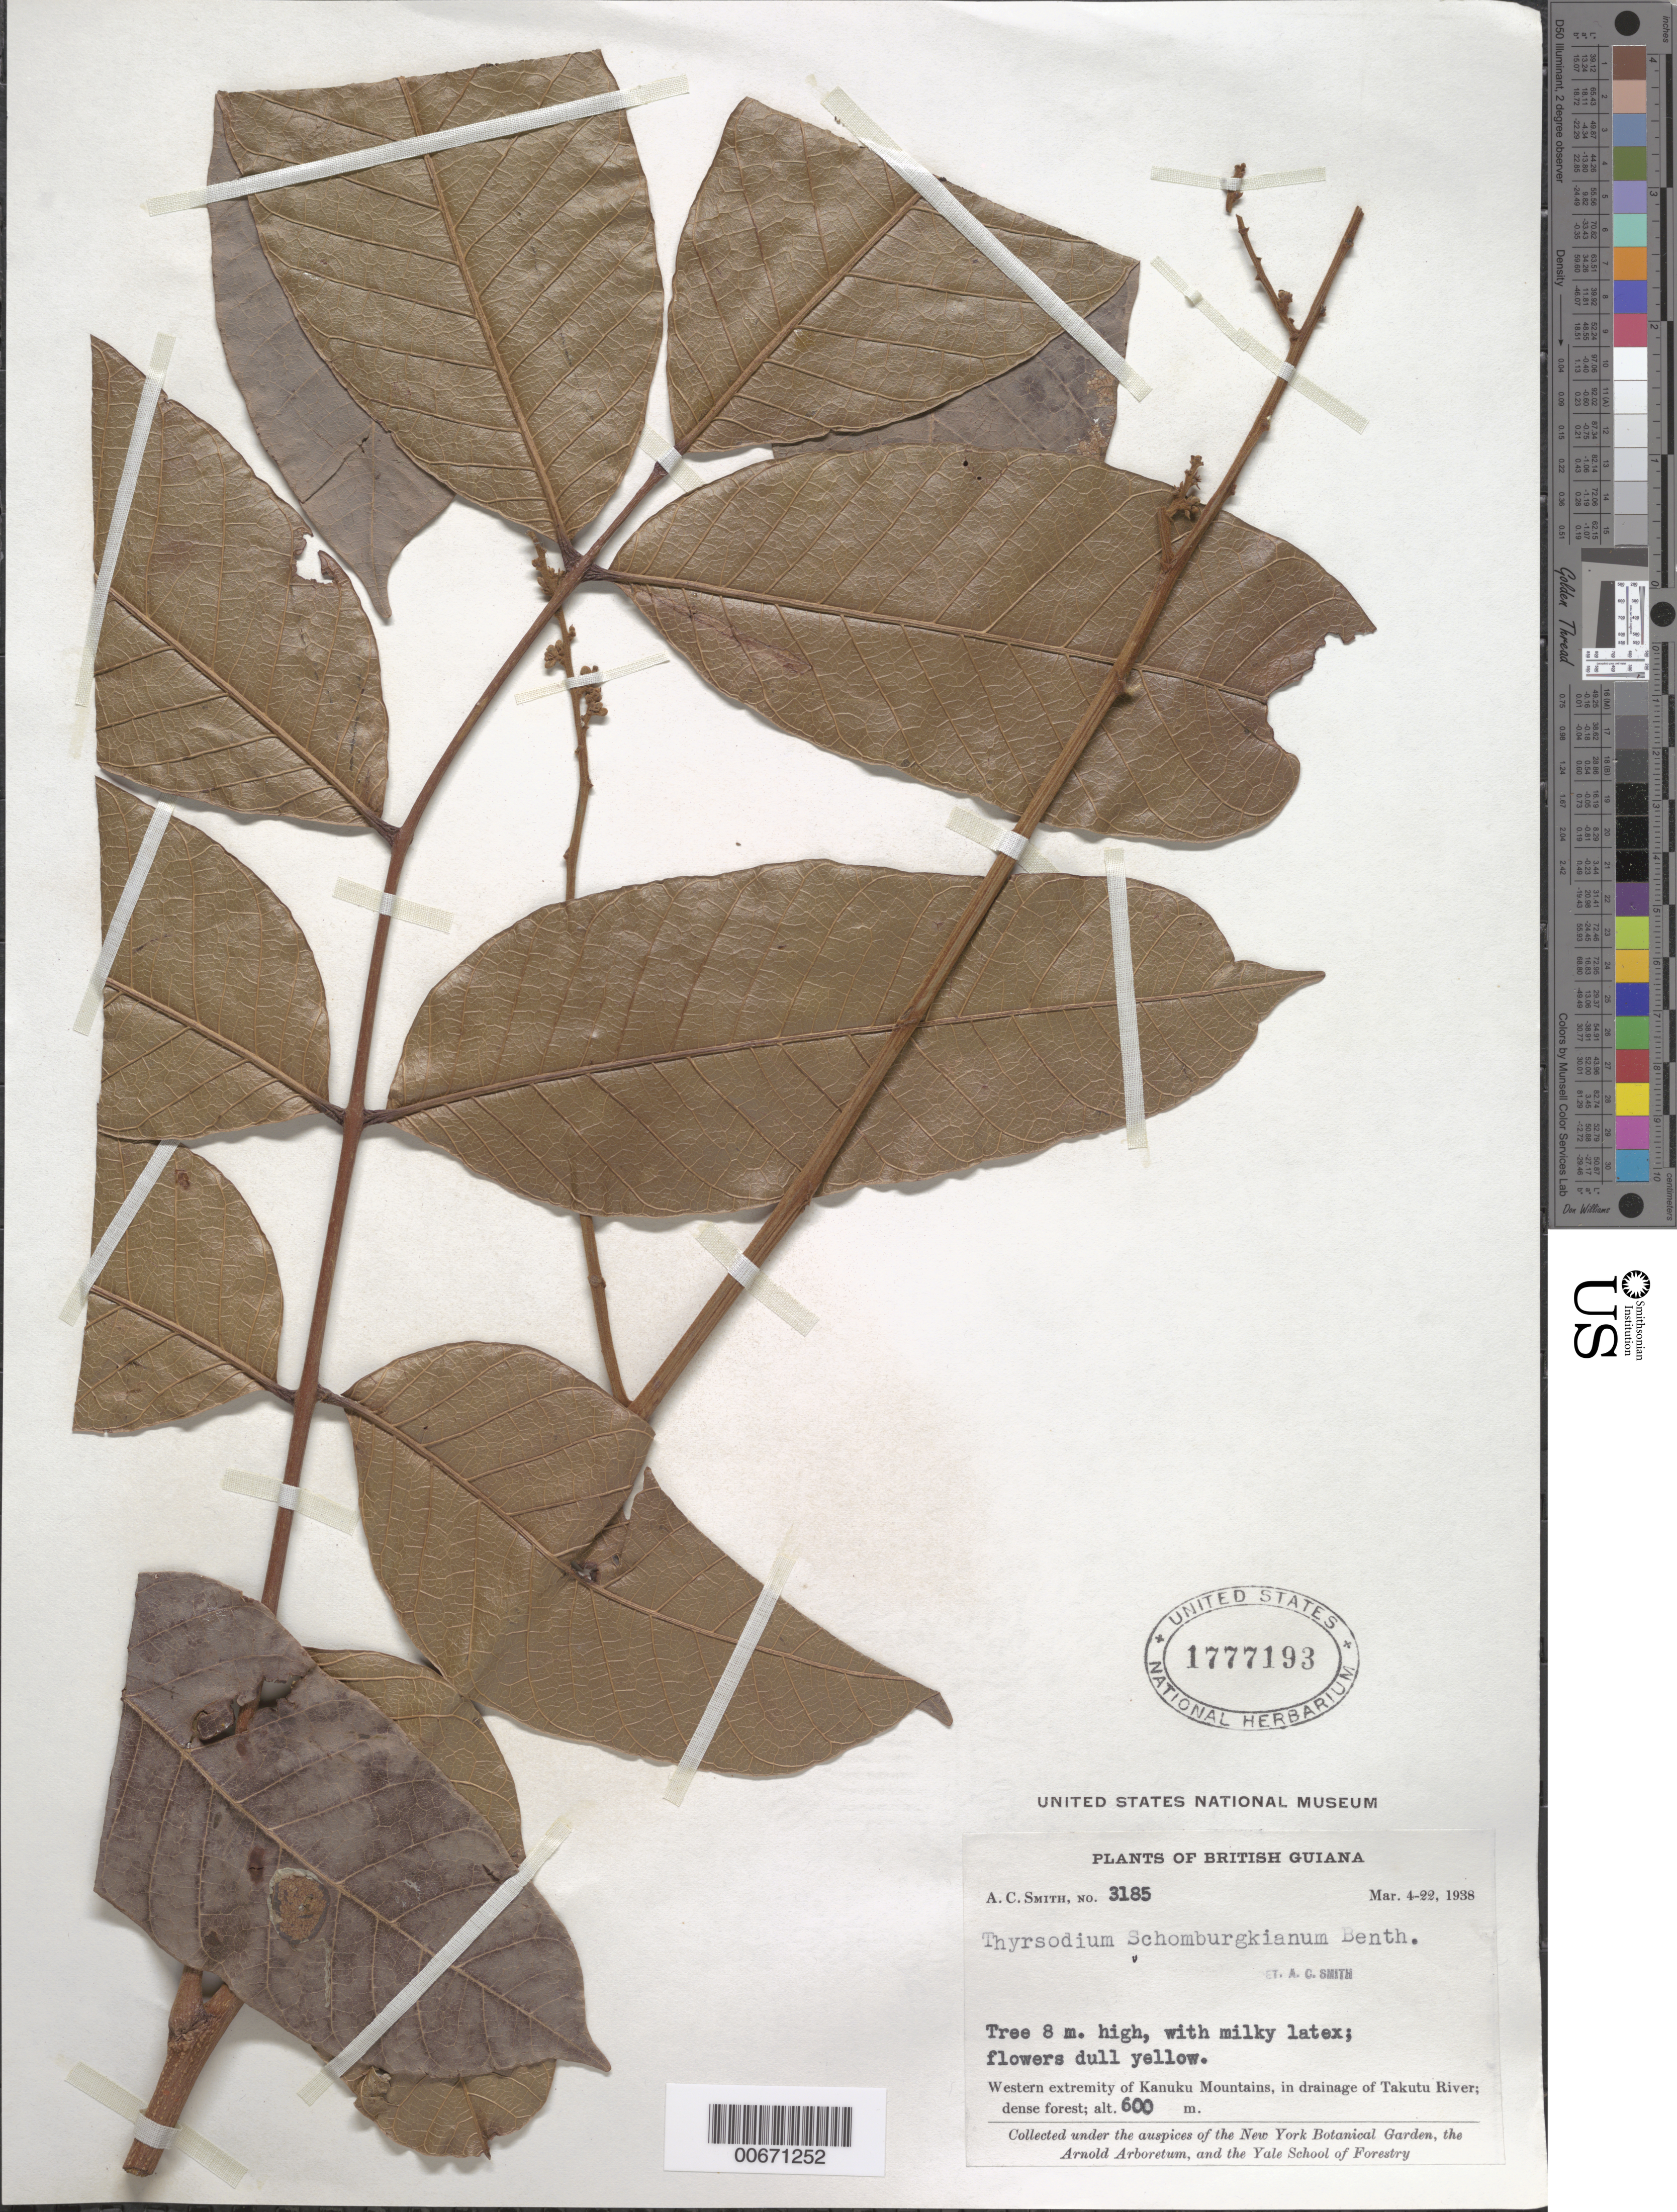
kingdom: Plantae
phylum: Tracheophyta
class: Magnoliopsida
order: Sapindales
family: Anacardiaceae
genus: Thyrsodium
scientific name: Thyrsodium schomburgkianum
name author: Benth.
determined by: Smith, A. C.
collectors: A. C. Smith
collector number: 3185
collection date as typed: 4-Mar-38 to 22-Mar-38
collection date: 1938-03-04/1938-03-22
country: Guyana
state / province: U. Takutu-U. Essequibo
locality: Kanuku Mts., drainage of Takutu R., western extremity of Kanuku Mountains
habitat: Dense forest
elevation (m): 600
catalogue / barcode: US 1777193